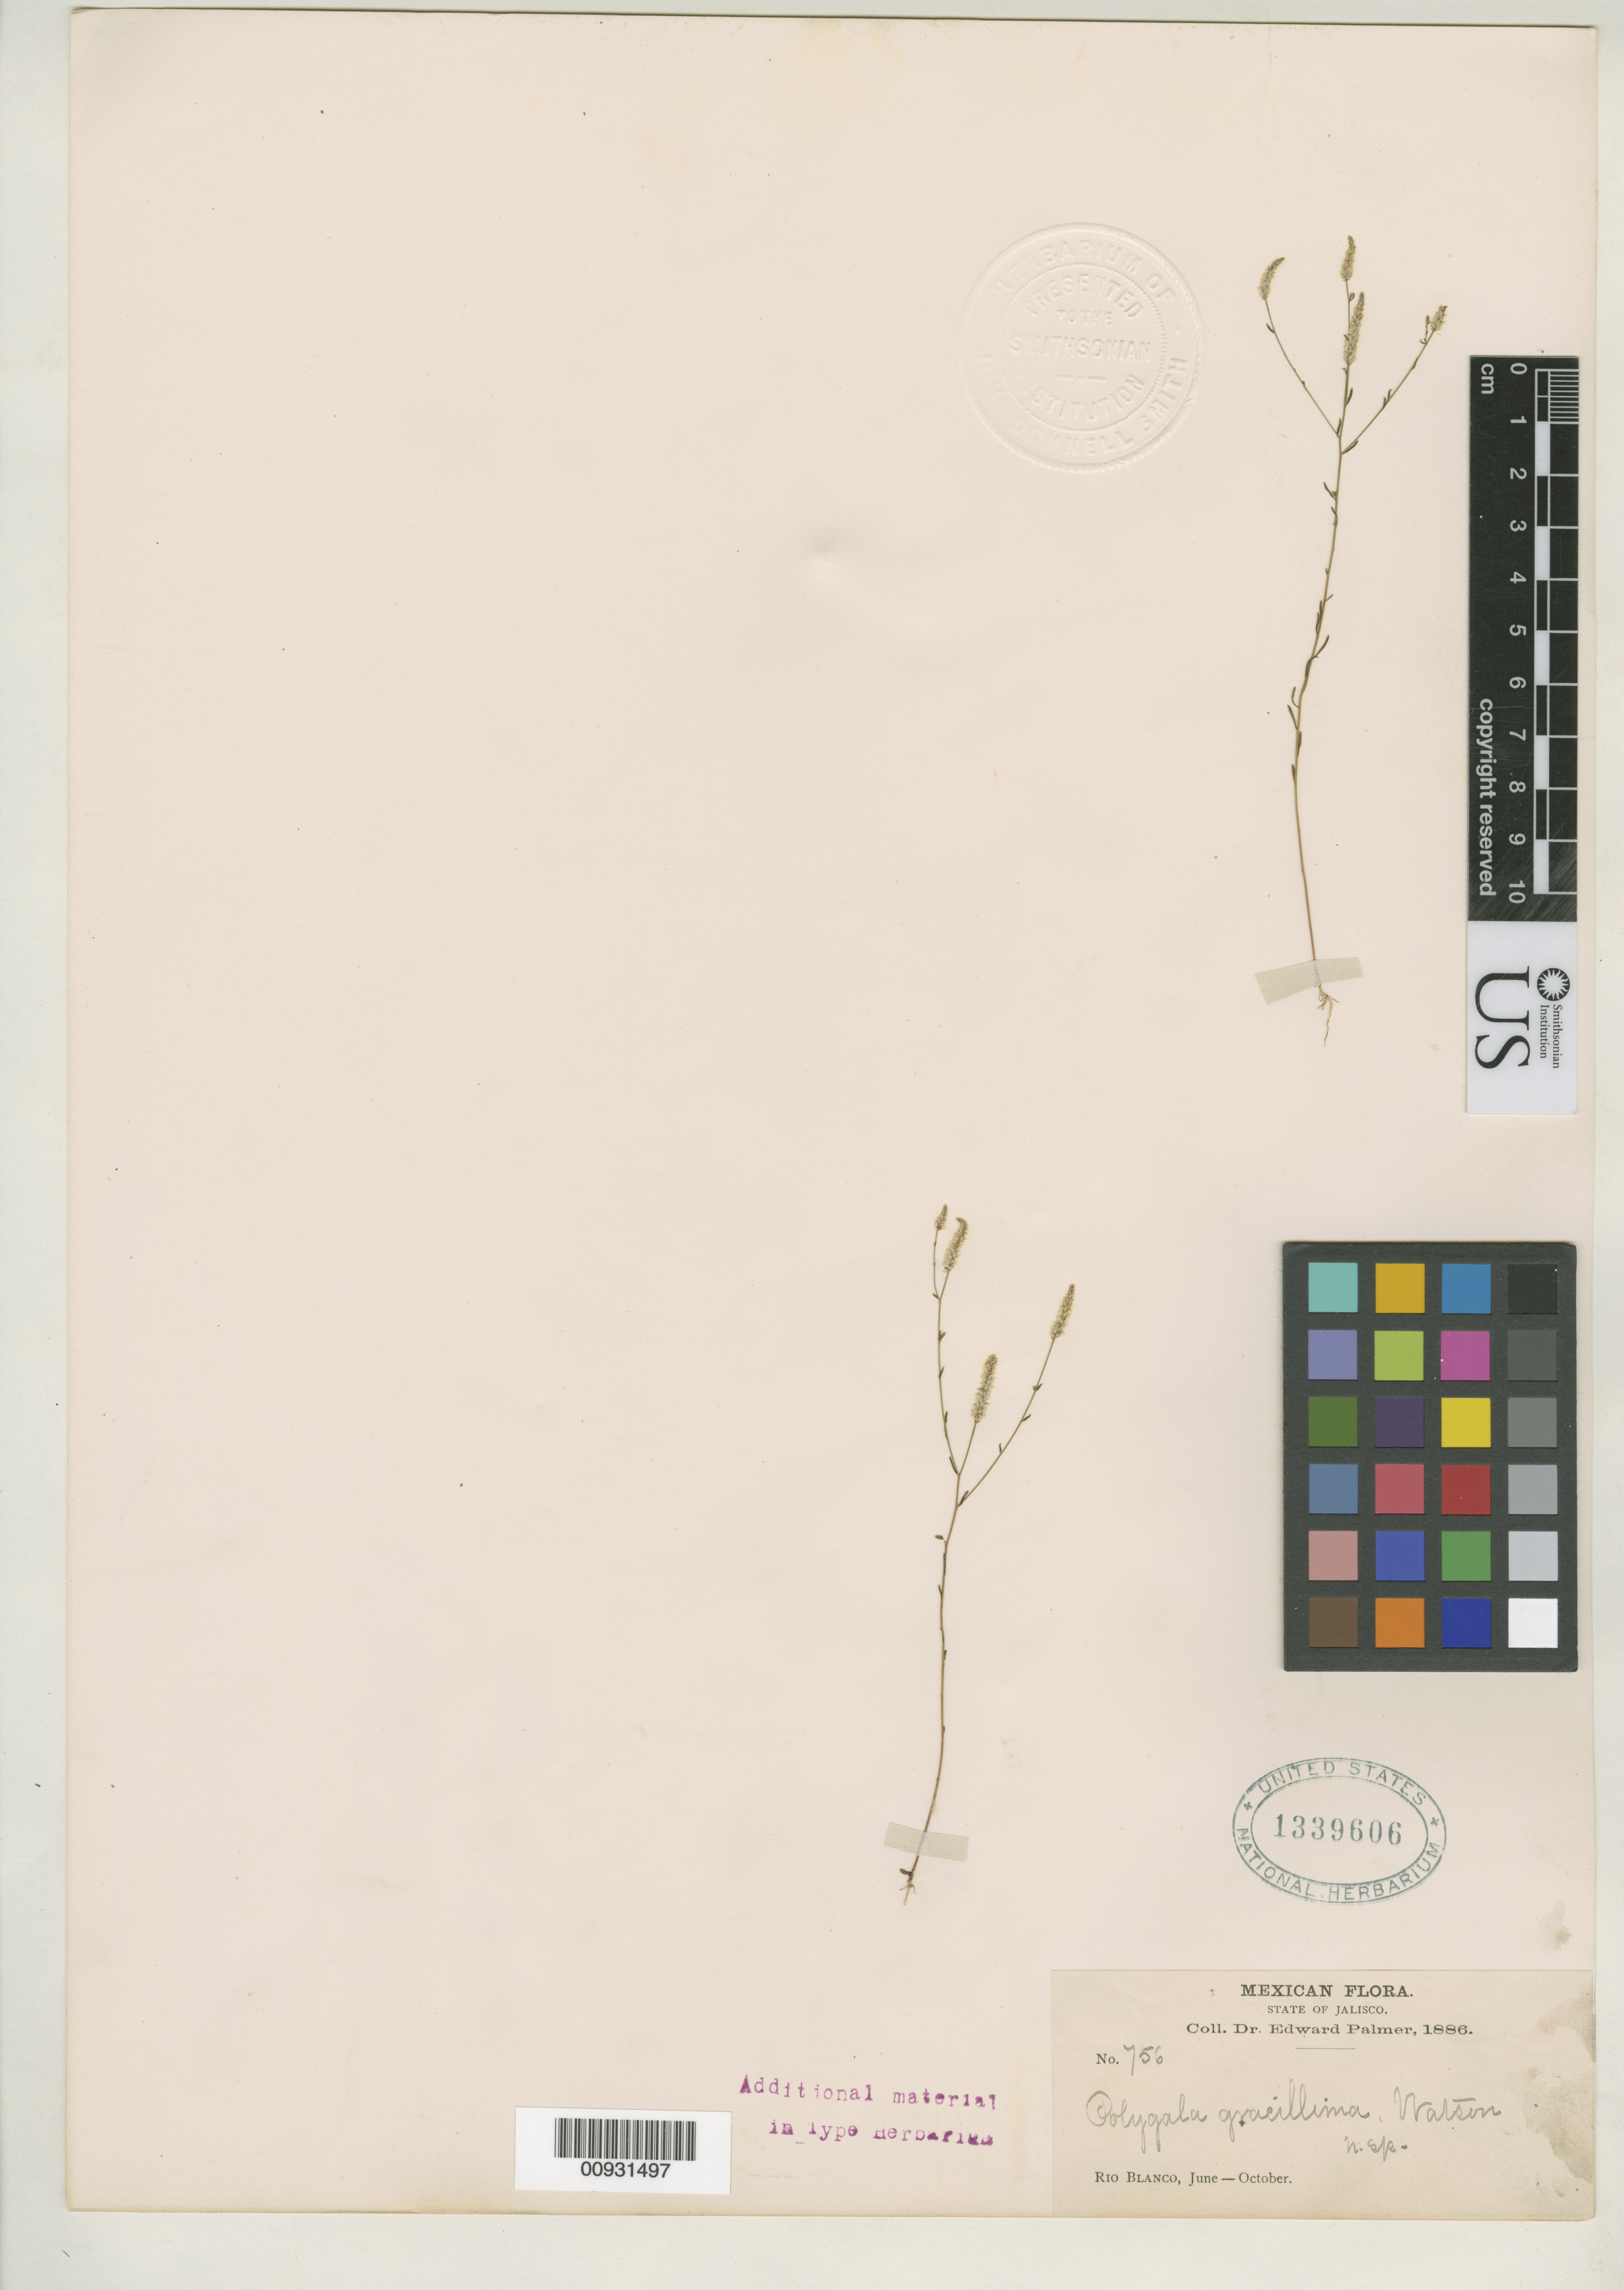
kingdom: Plantae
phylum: Tracheophyta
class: Magnoliopsida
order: Fabales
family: Polygalaceae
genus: Polygala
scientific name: Polygala gracillima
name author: S. Watson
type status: Isotype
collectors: E. Palmer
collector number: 756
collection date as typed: Jun 1886 to -- Oct 1886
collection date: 1886-06/1886-10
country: Mexico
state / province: Jalisco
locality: Río Blanco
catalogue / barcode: US 1339606